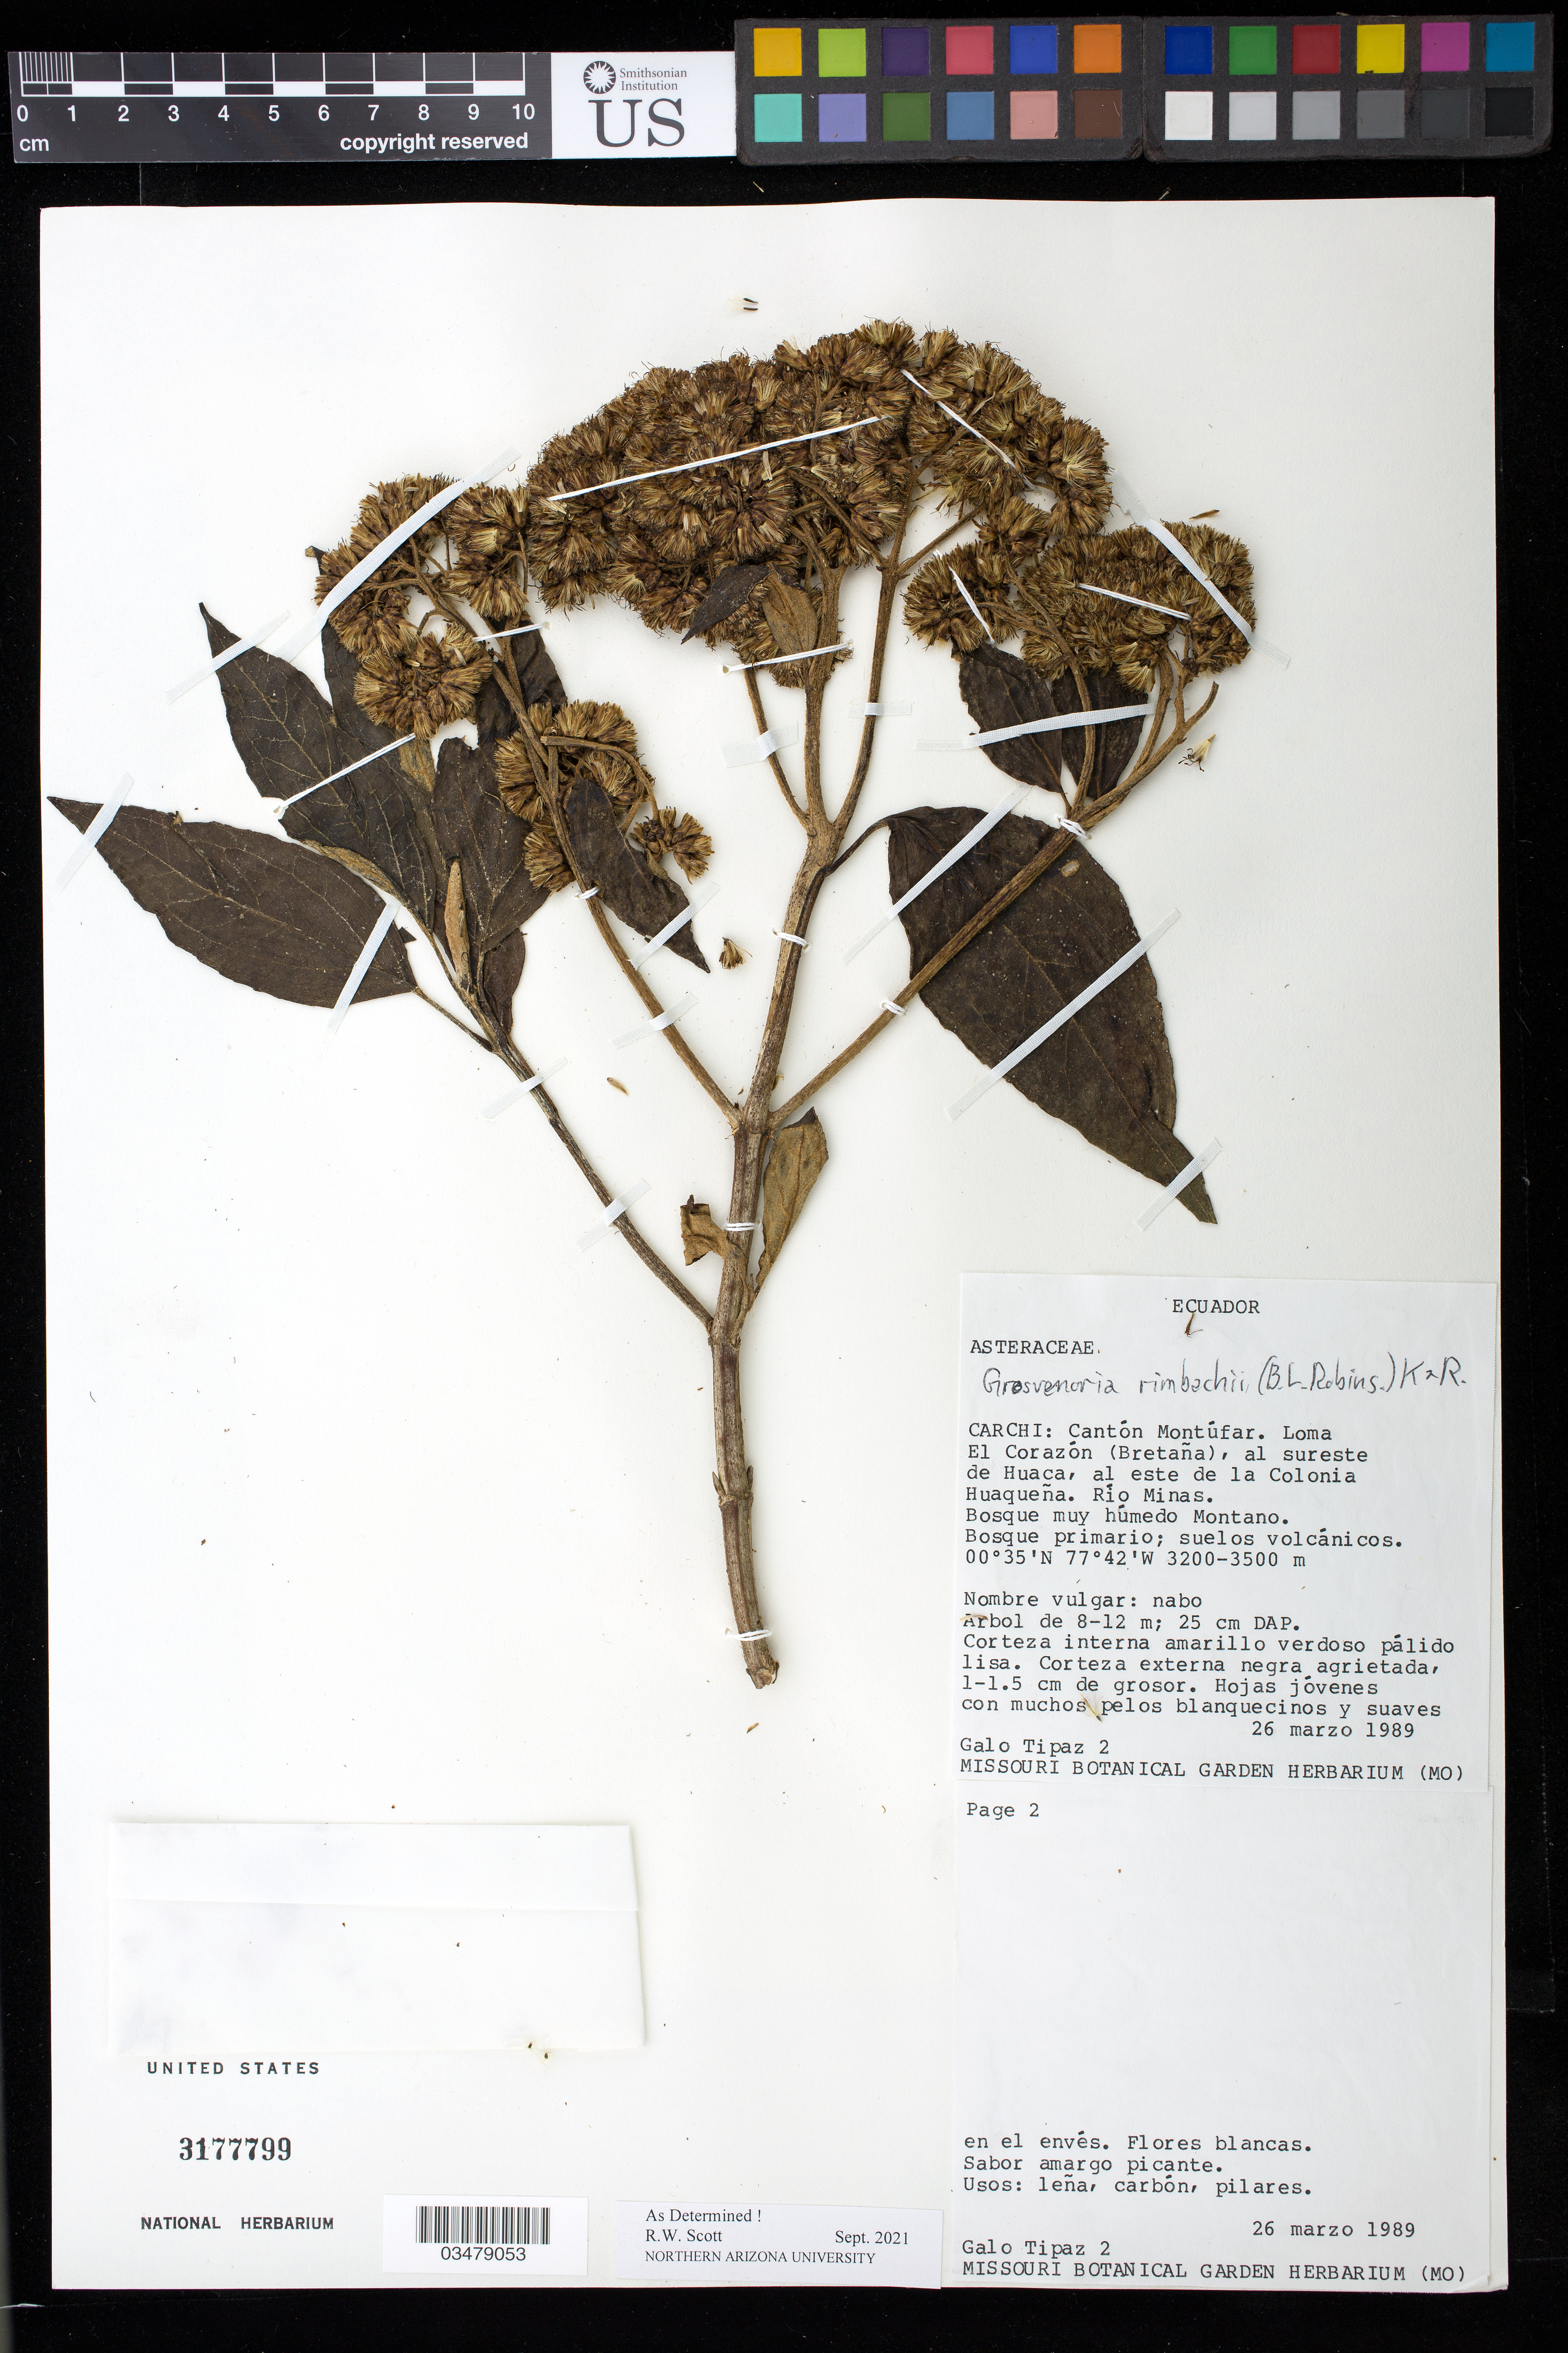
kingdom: Plantae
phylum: Tracheophyta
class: Magnoliopsida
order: Asterales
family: Asteraceae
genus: Grosvenoria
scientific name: Grosvenoria rimbachii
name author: (B.L. Rob.) R.M. King & H. Rob.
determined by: Scott, R. W.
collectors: G. Tipaz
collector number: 2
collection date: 1989-03-26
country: Ecuador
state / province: Carchi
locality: Carchi: Canton Montufar, Loma El Corazon (Bretana), al sureste de Huaca, al este de la Colonia HUaguena, Rio Minas, Bosque muy humedo Montano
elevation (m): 3200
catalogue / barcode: US 3177799